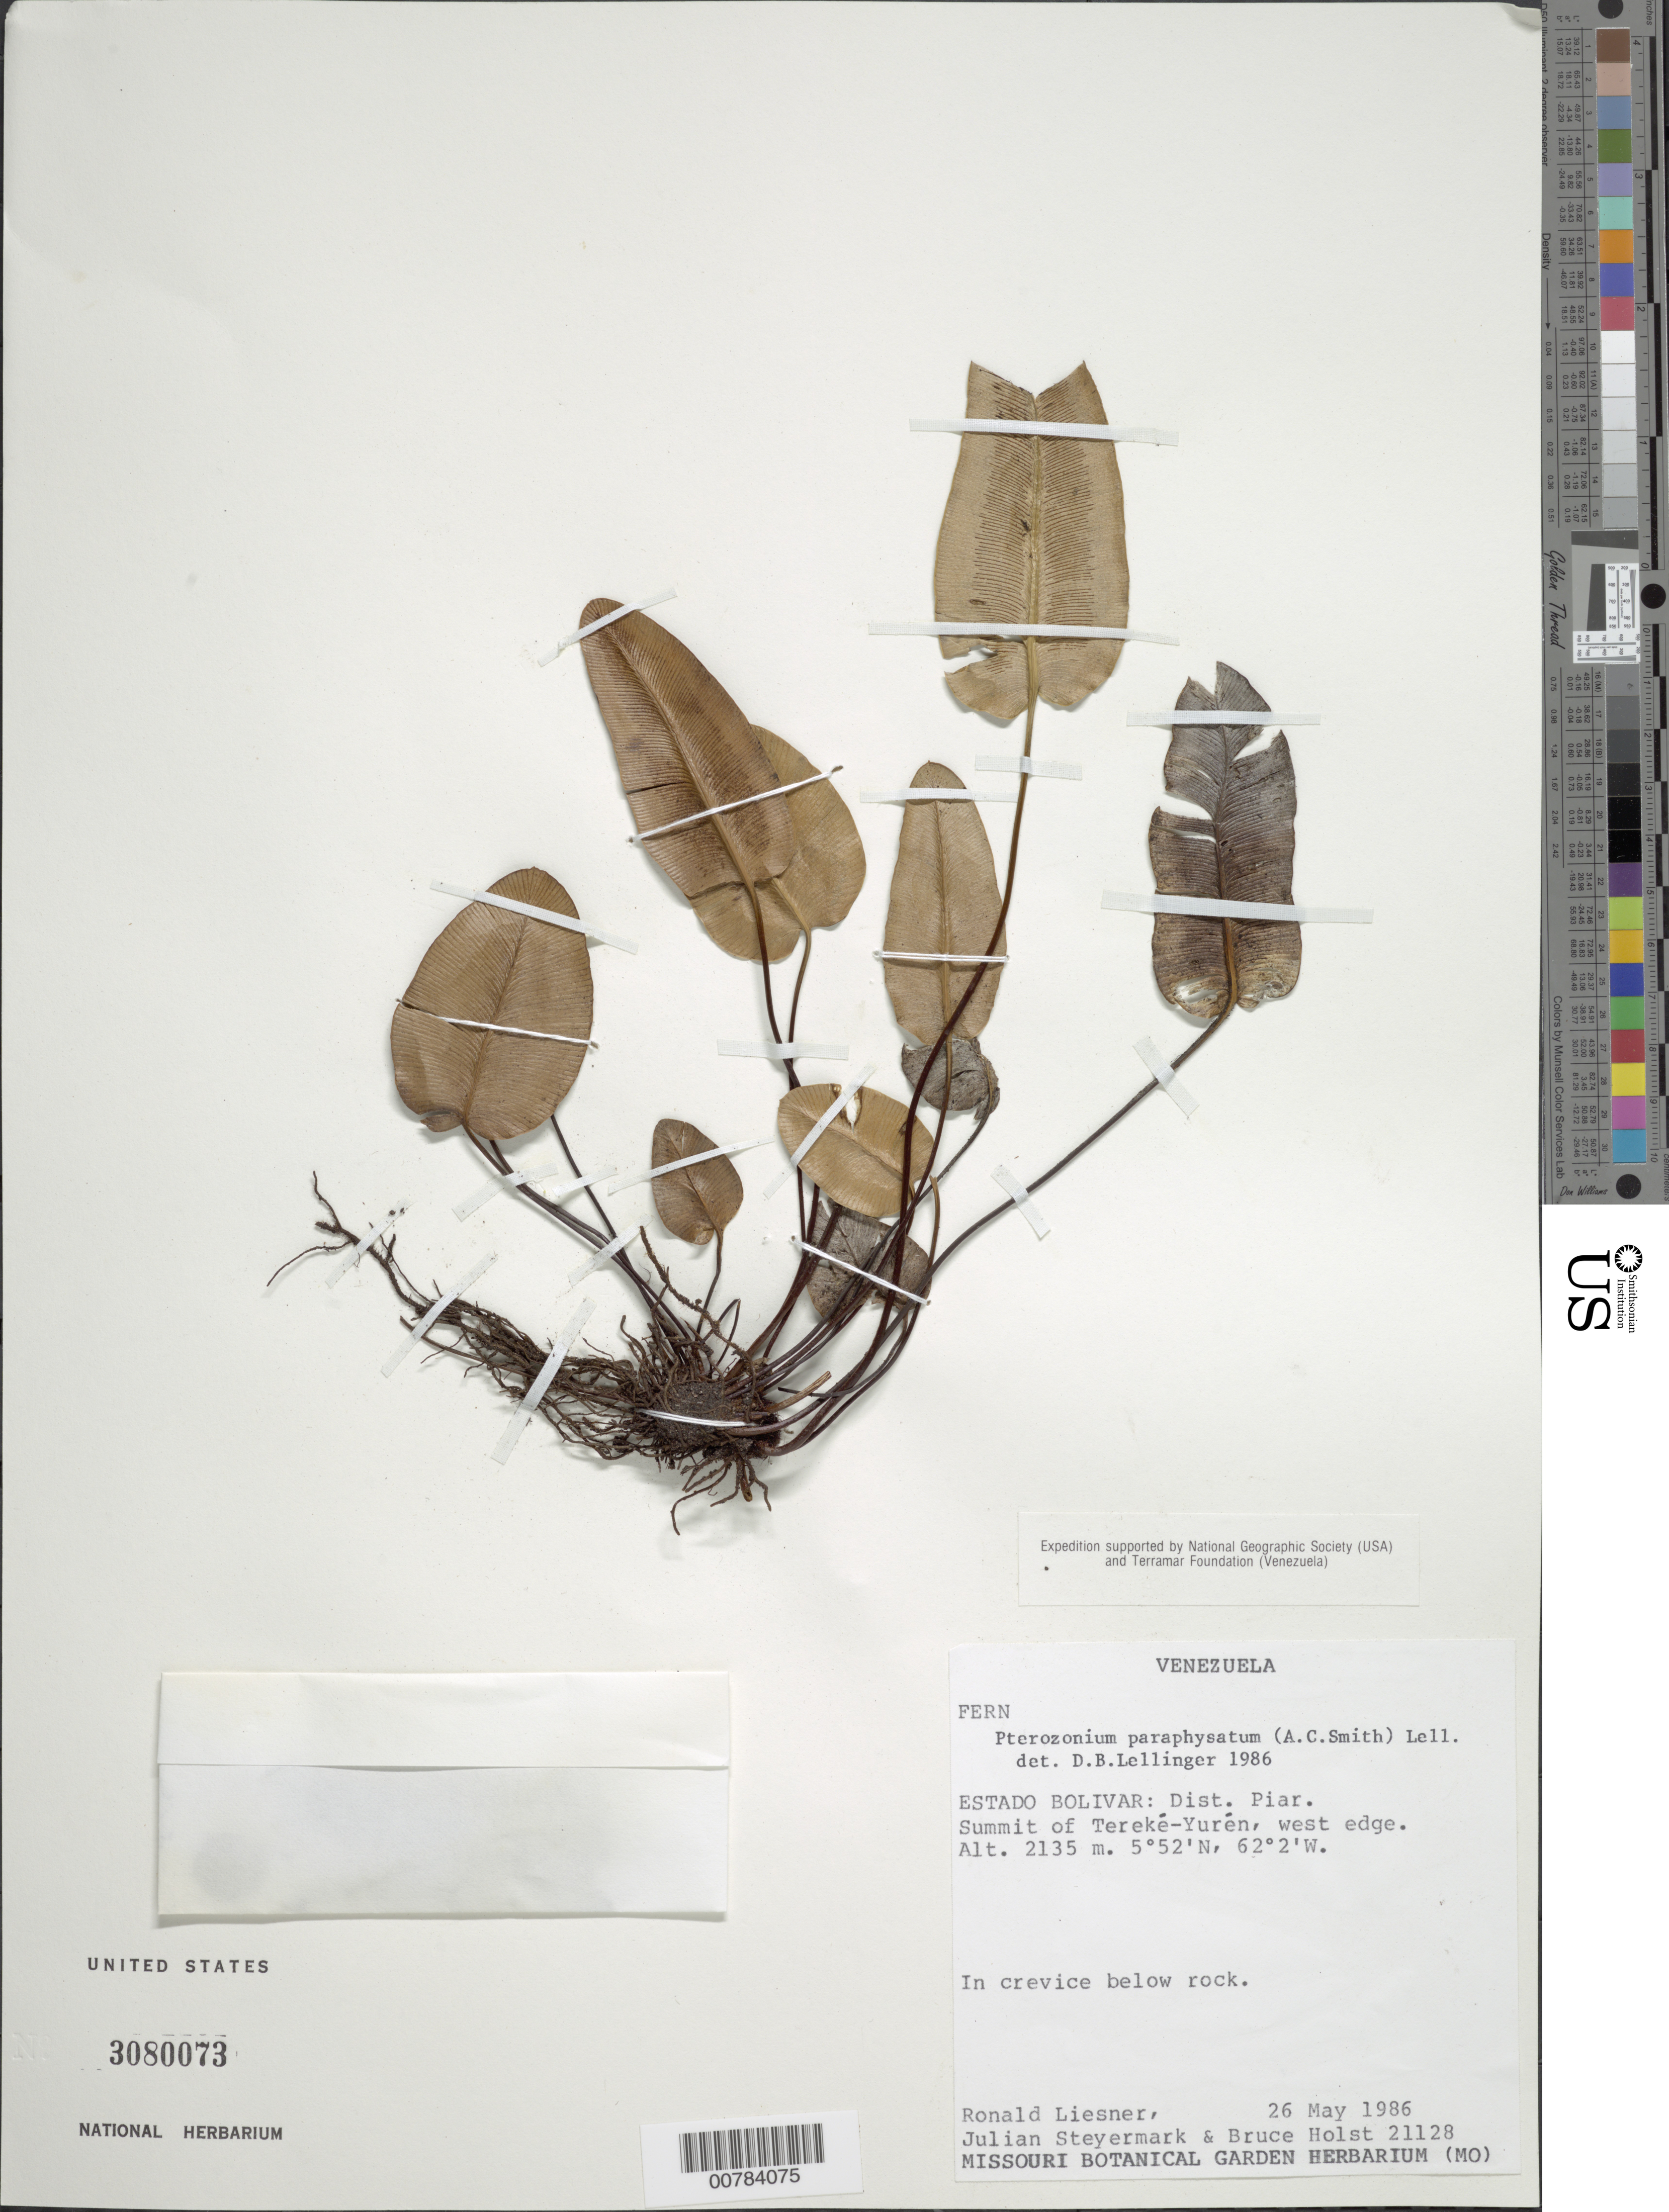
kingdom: Plantae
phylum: Tracheophyta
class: Polypodiopsida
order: Polypodiales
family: Pteridaceae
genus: Pterozonium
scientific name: Pterozonium paraphysatum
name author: (A.C. Sm.) Lellinger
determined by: Lellinger, David B., (BOT), Smithsonian Institution - National Museum of Natural History (UNITED STATES)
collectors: R. L. Liesner, J. Steyermark & B. Holst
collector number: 21128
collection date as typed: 26-May-86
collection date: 1986-05-26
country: Venezuela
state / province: Bolívar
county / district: Piar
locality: Tereké-Yurén summit, west edge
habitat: Crevice below rock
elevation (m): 2135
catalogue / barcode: US 3080073